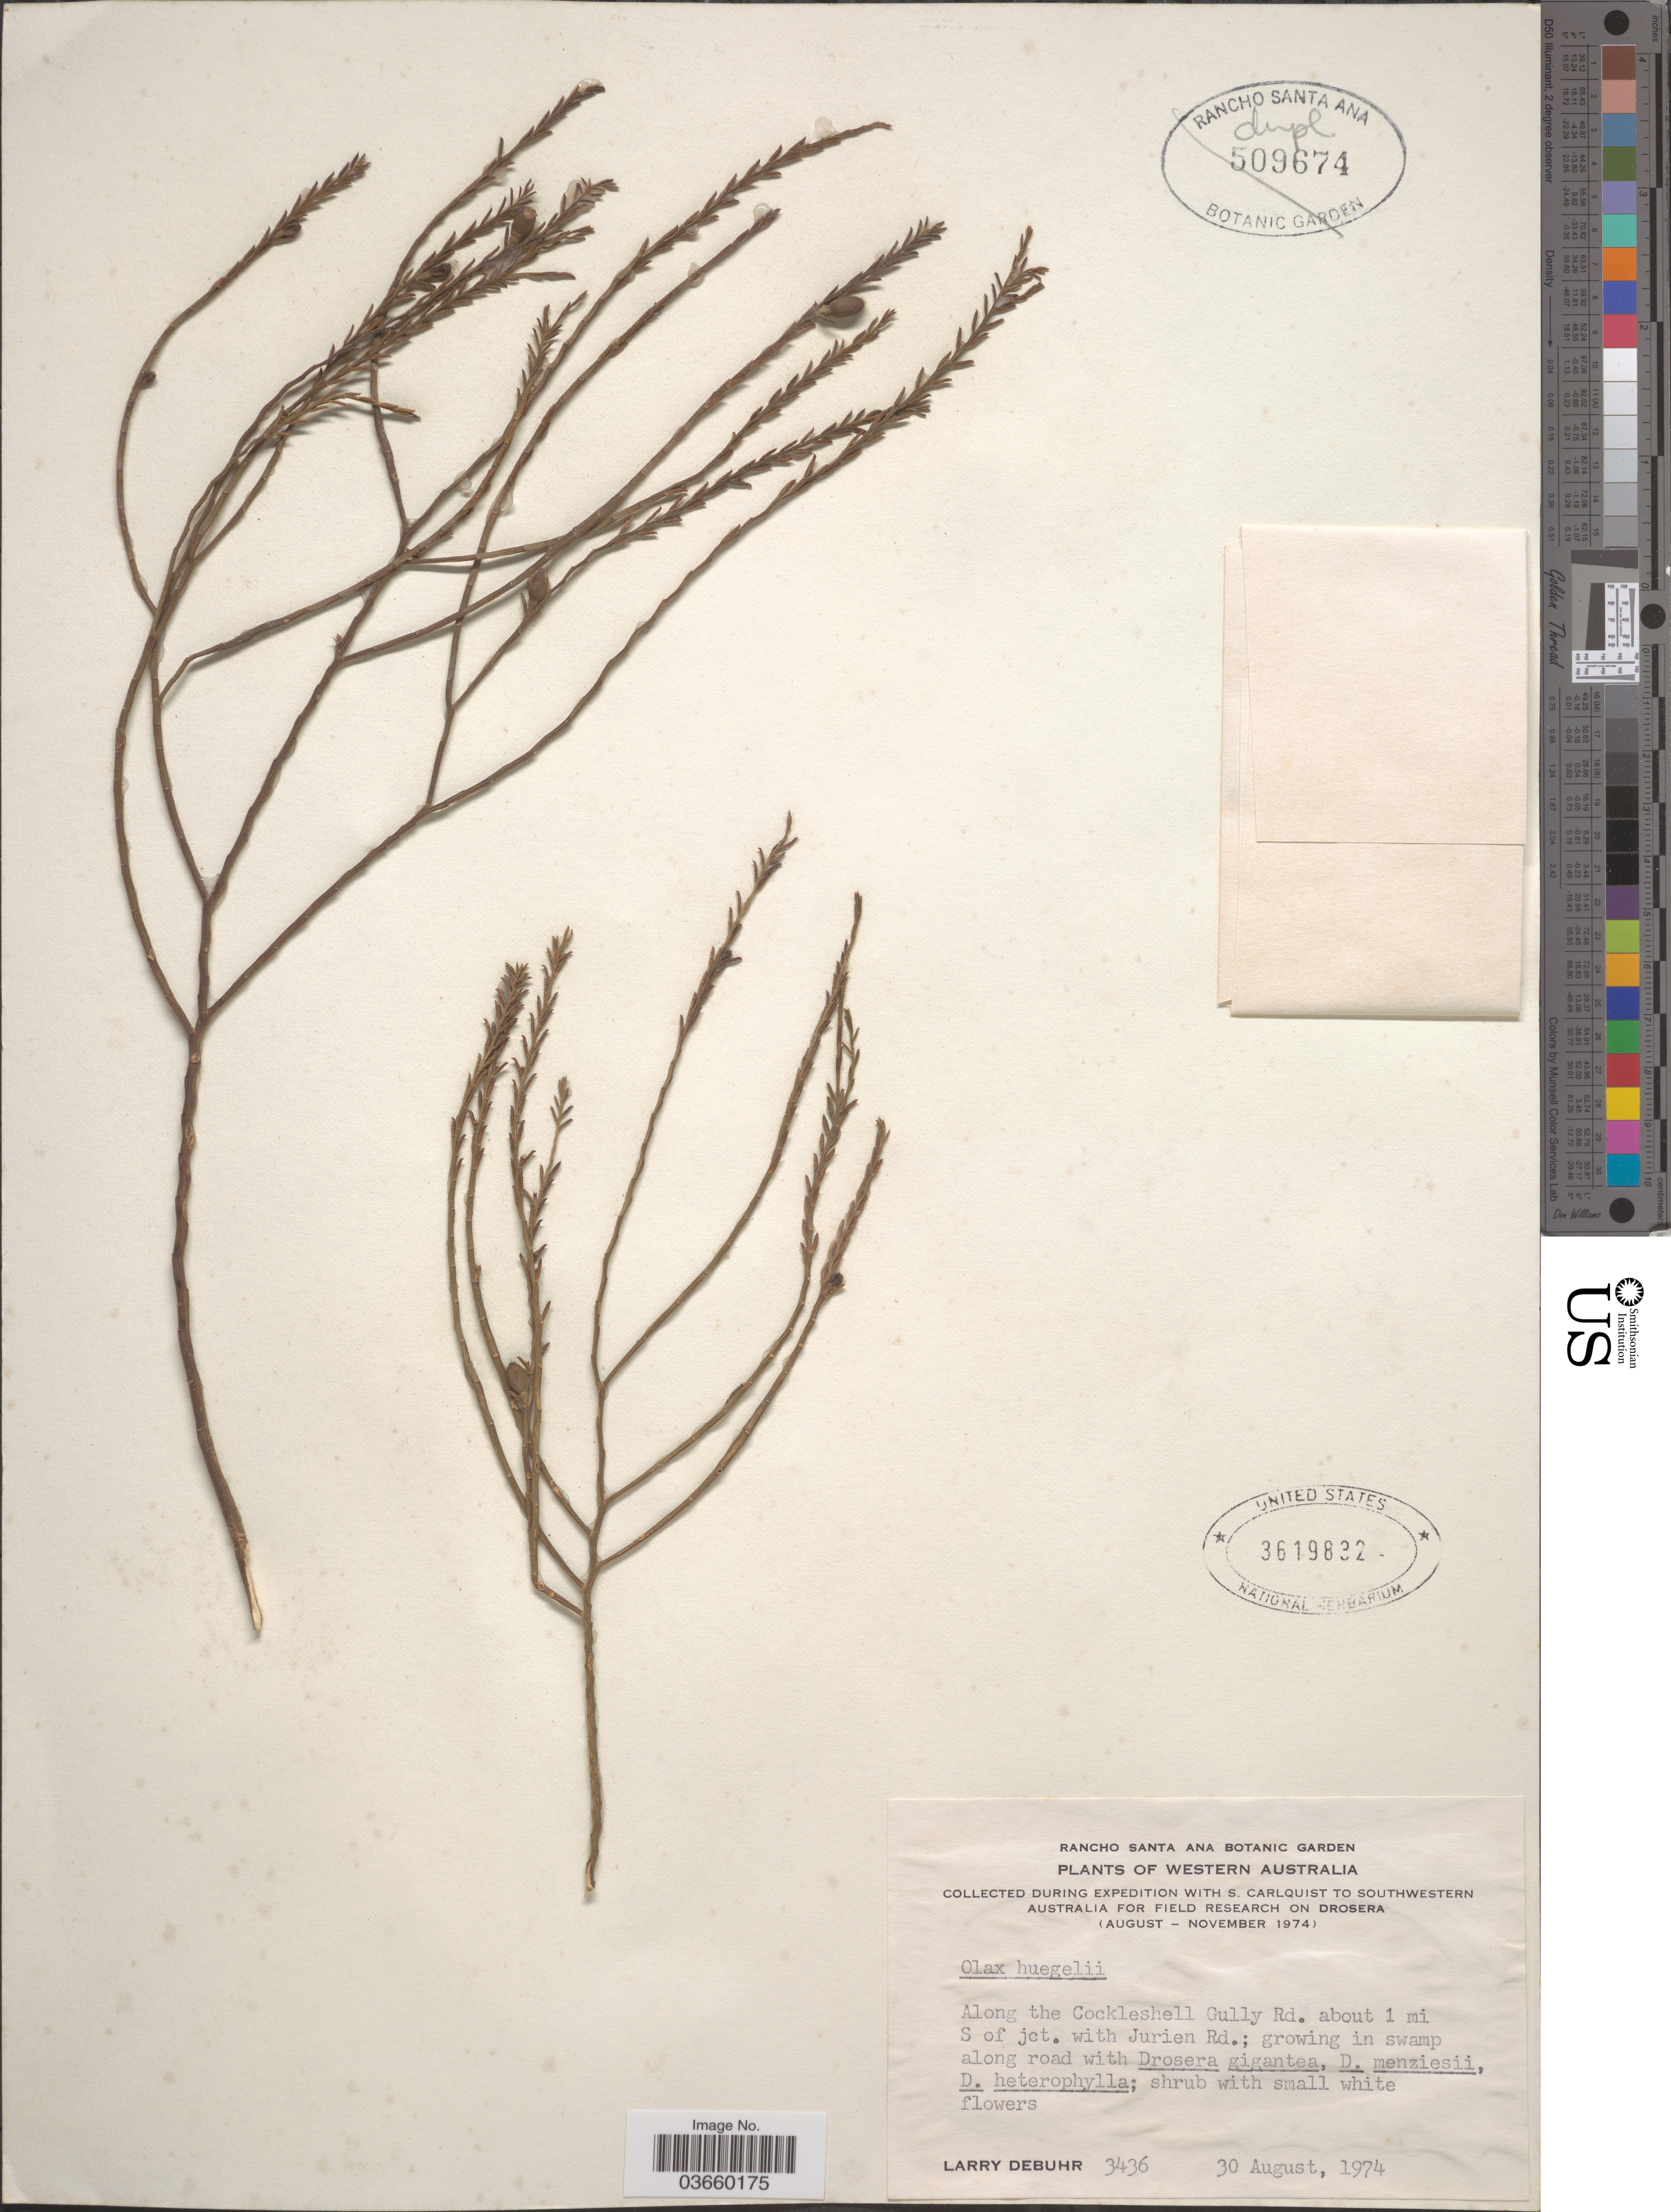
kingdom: Plantae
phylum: Tracheophyta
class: Magnoliopsida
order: Santalales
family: Olacaceae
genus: Olax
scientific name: Olax huegelii, ined.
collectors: L. DeBuhr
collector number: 3436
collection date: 1974-08-30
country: Australia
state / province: Western Australia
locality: Along the Cockleshell Gully Rd. about 1 mi S of jct. with Jurien Rd.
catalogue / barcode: US 3619832